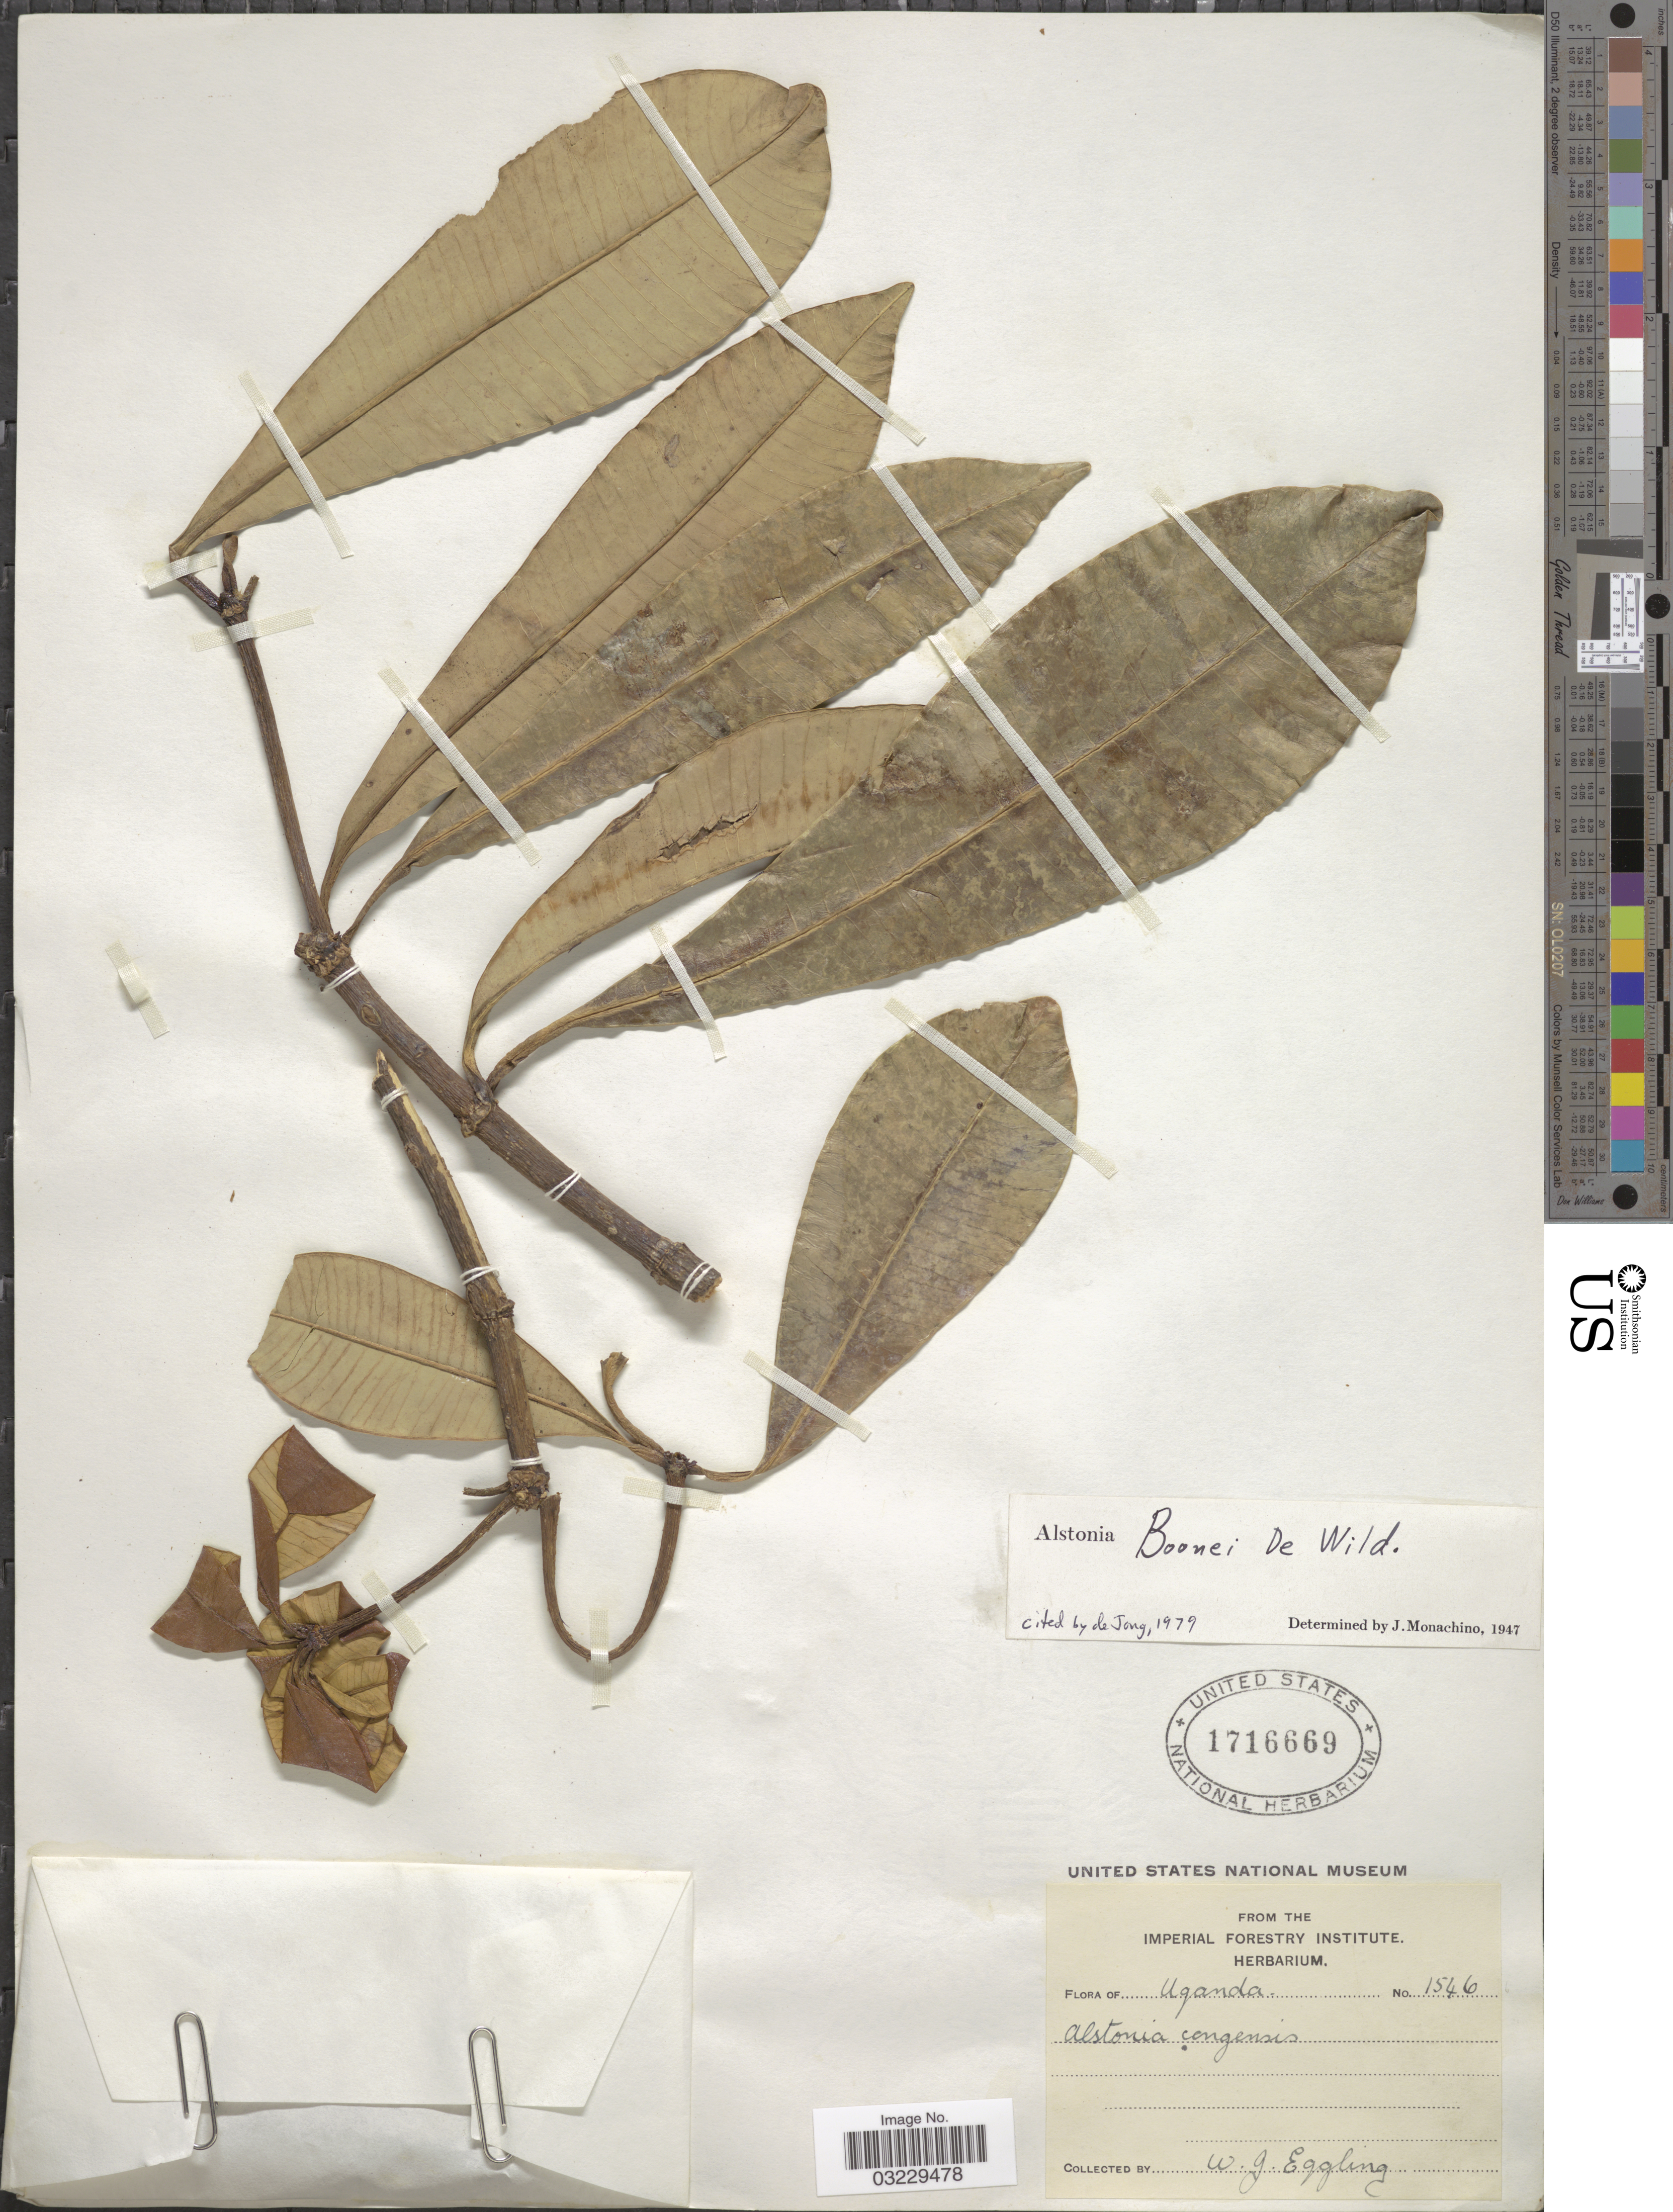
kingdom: Plantae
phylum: Tracheophyta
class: Magnoliopsida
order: Gentianales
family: Apocynaceae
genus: Alstonia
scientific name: Alstonia boonei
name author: De Wild.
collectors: W. Eggling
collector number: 1546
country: Uganda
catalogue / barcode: US 1716669